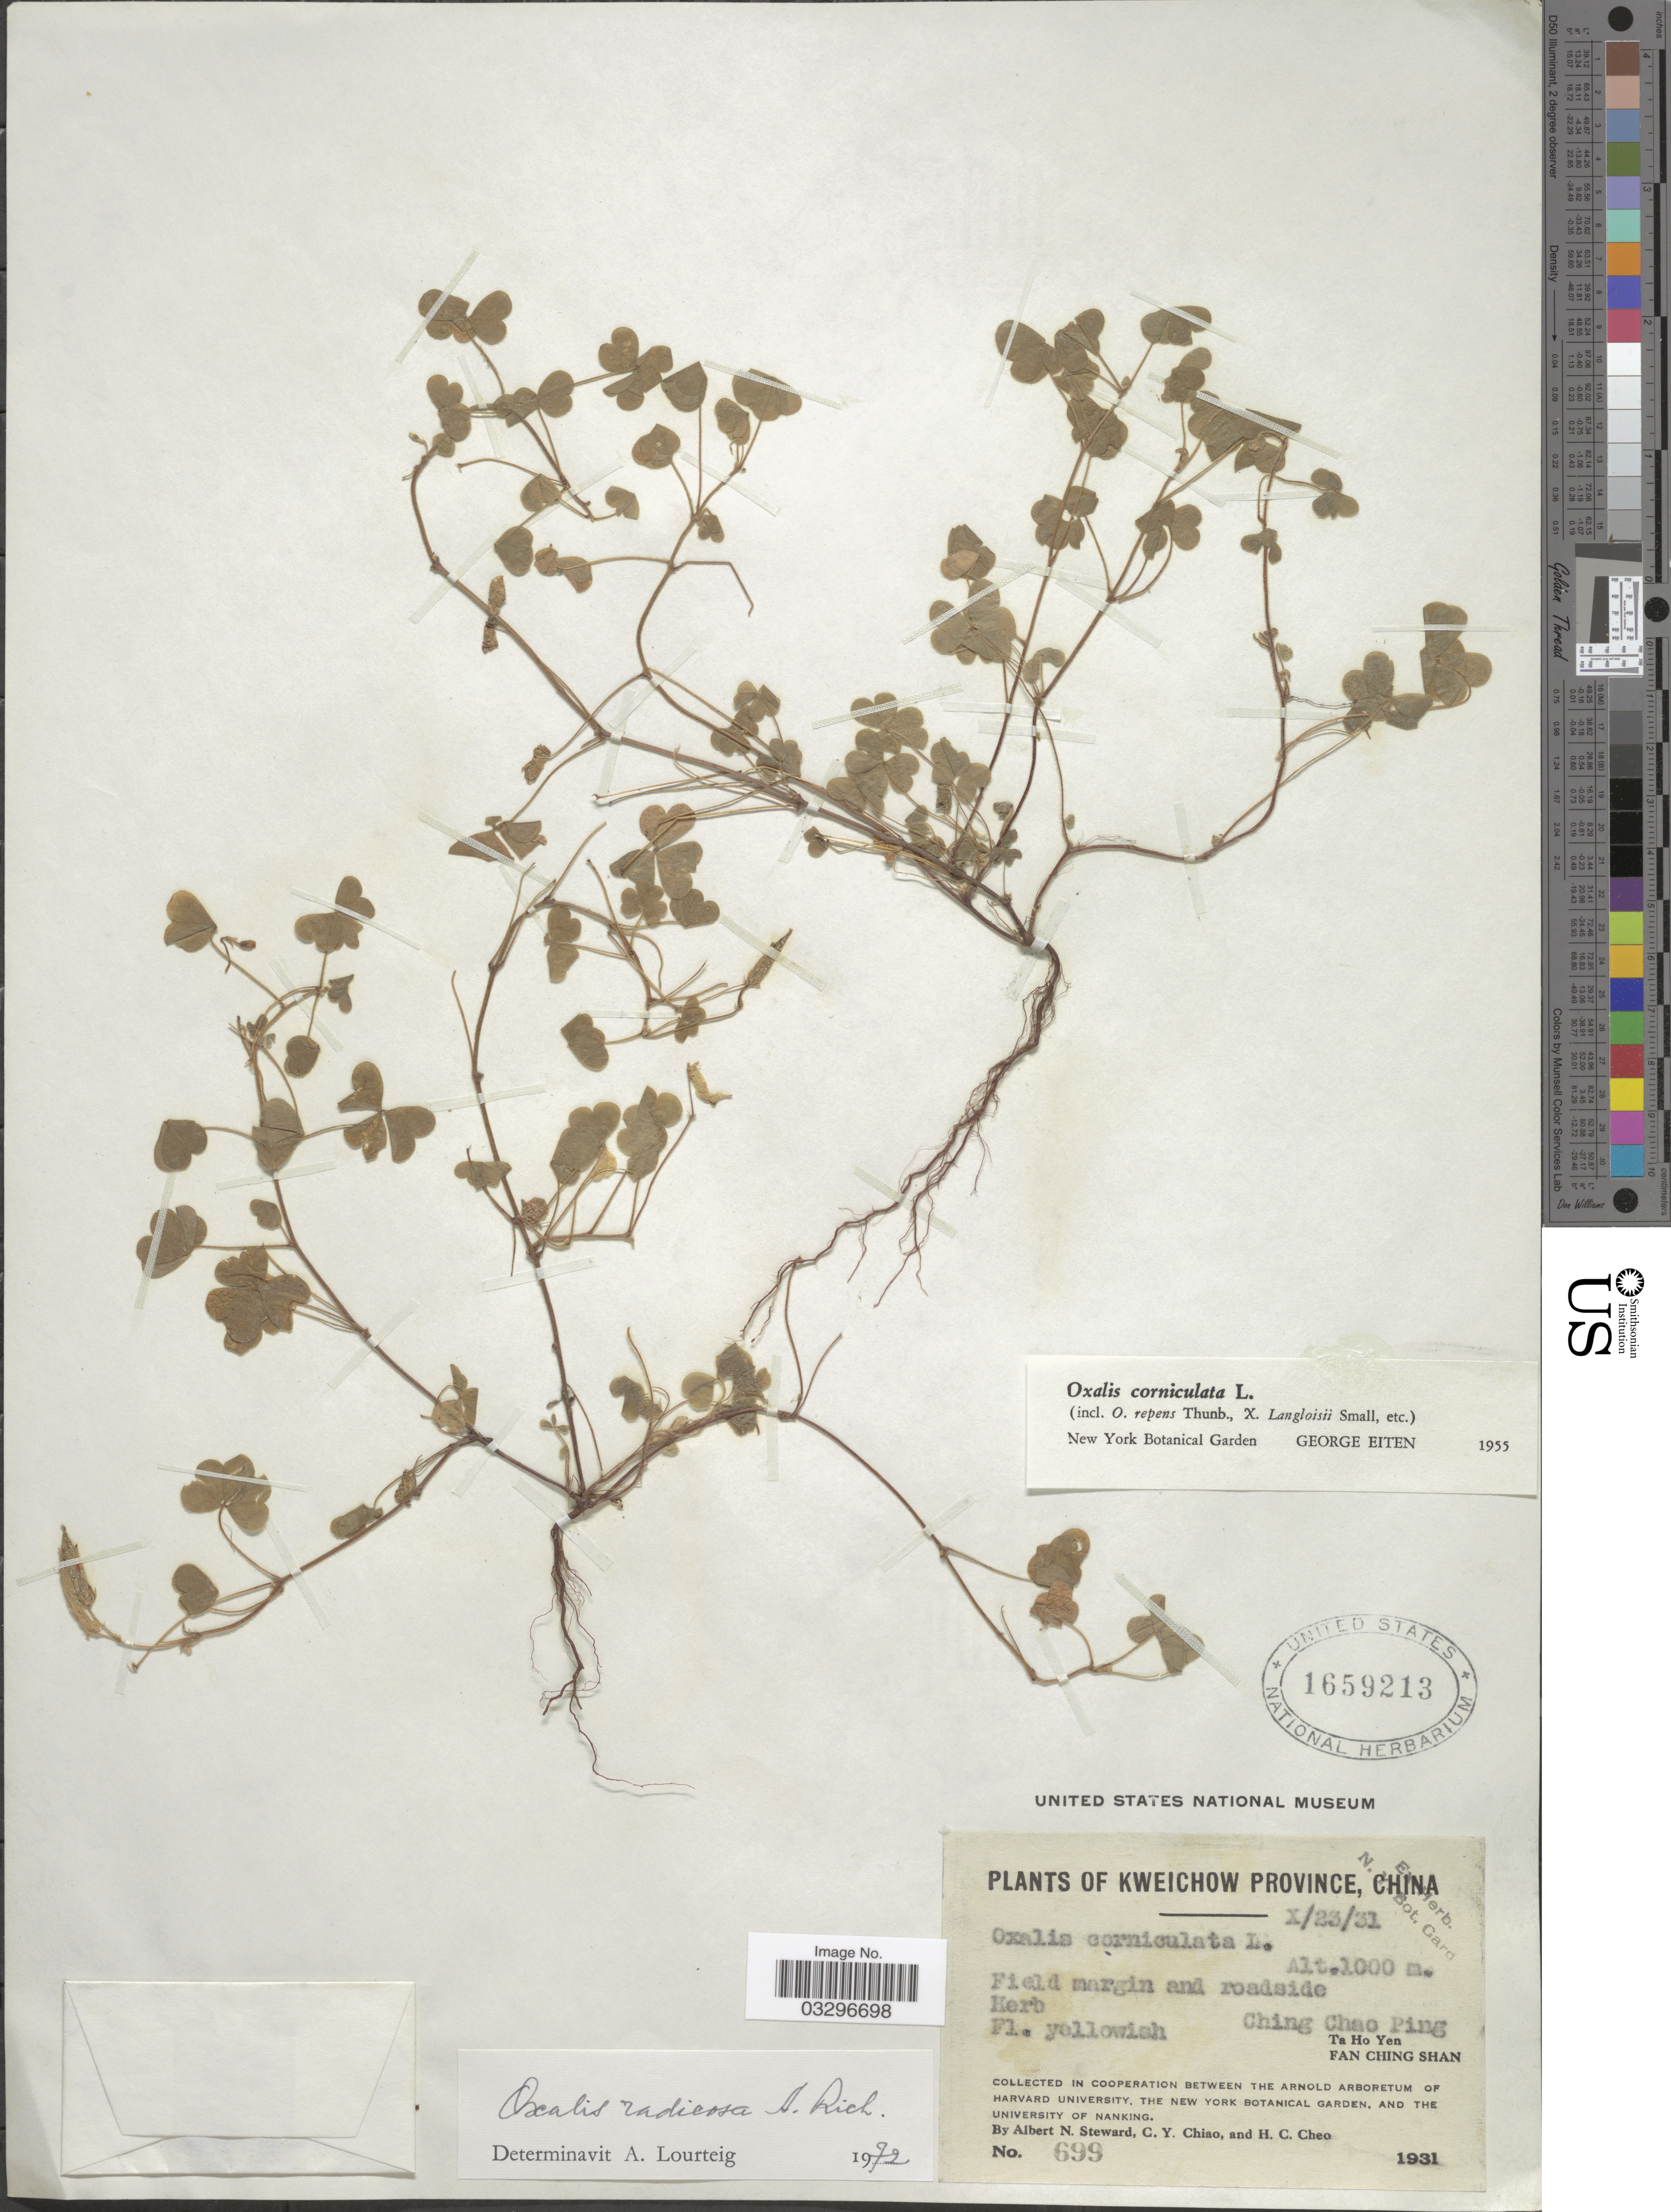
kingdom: Plantae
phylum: Tracheophyta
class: Magnoliopsida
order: Oxalidales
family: Oxalidaceae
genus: Oxalis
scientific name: Oxalis radicosa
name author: A. Rich.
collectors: A. N. Steward, C. Y. Chiao & H. Cheo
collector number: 699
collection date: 1931-10-23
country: China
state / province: Guizhou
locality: Kweichow Province, Ching Chao Ping, Ta Ho Yen, Fan Ching Shan.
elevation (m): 1000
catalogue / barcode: US 1659213